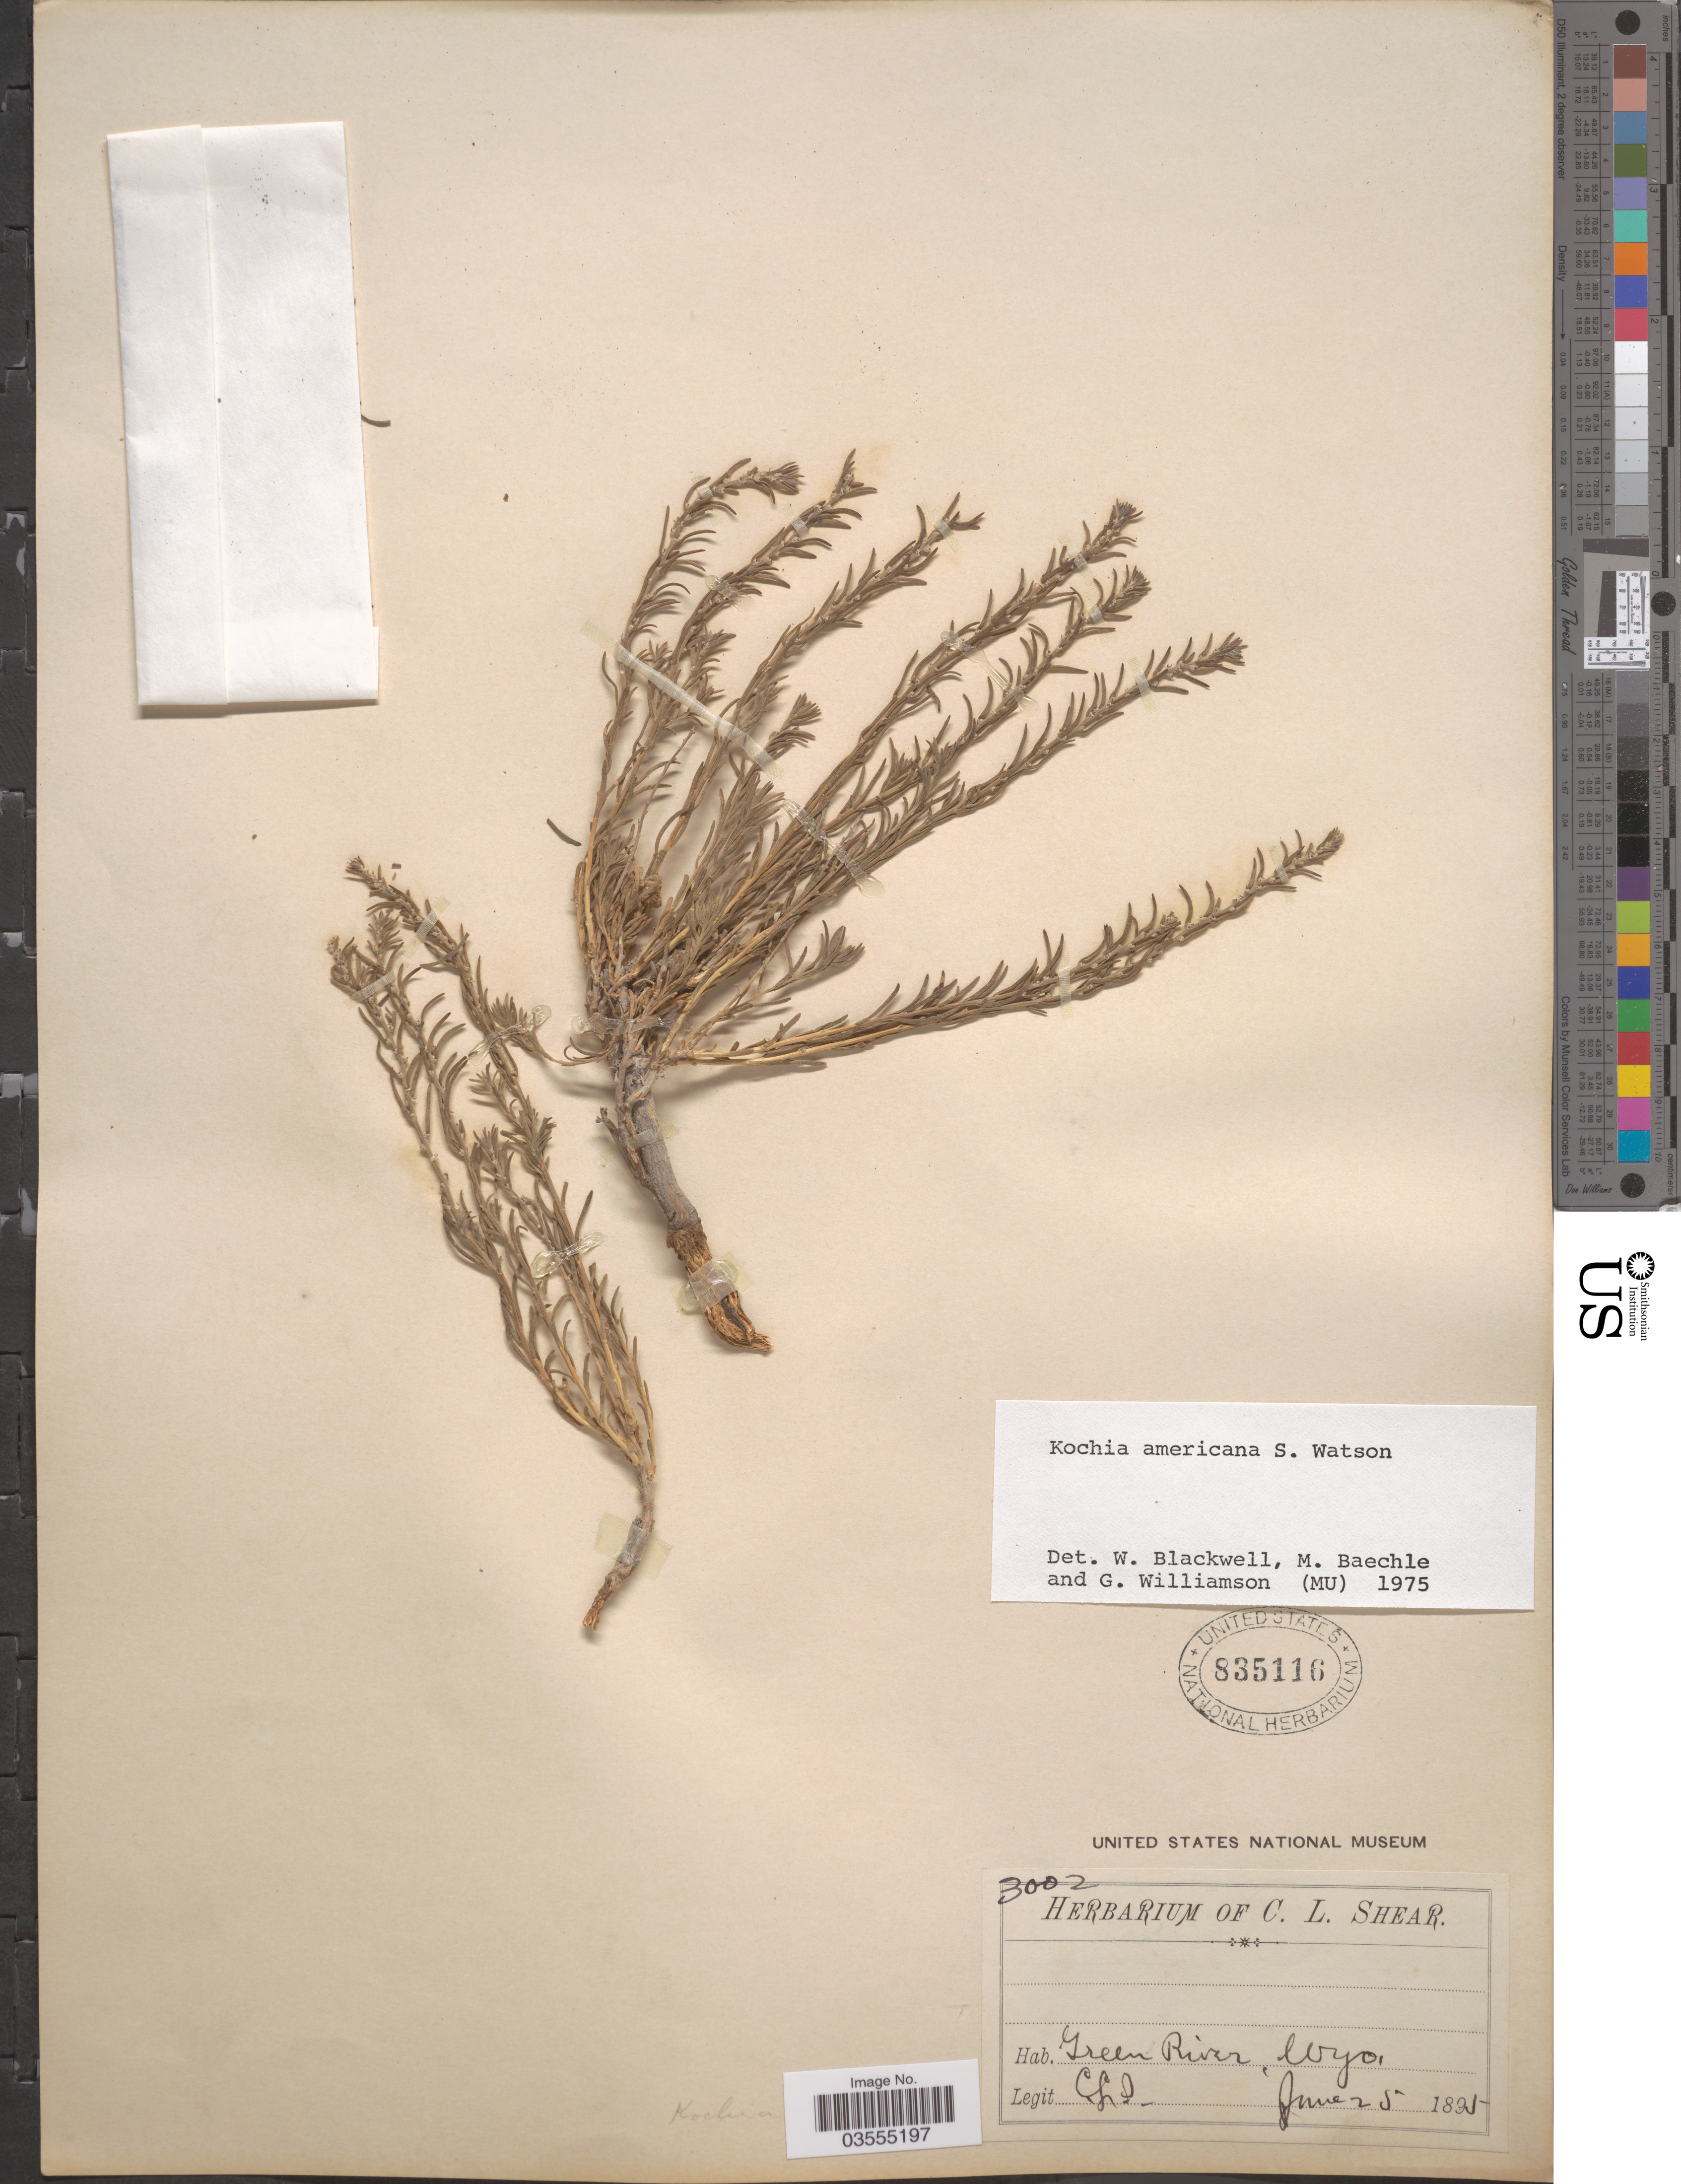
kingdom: Plantae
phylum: Tracheophyta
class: Magnoliopsida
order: Caryophyllales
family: Amaranthaceae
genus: Neokochia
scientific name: Neokochia americana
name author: (S. Watson) G.L. Chu & S.C. Sand.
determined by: U.S. National Herbarium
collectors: C. L. Shear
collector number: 3002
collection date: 1895-06-25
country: United States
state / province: Wyoming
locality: Green River.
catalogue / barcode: US 835116